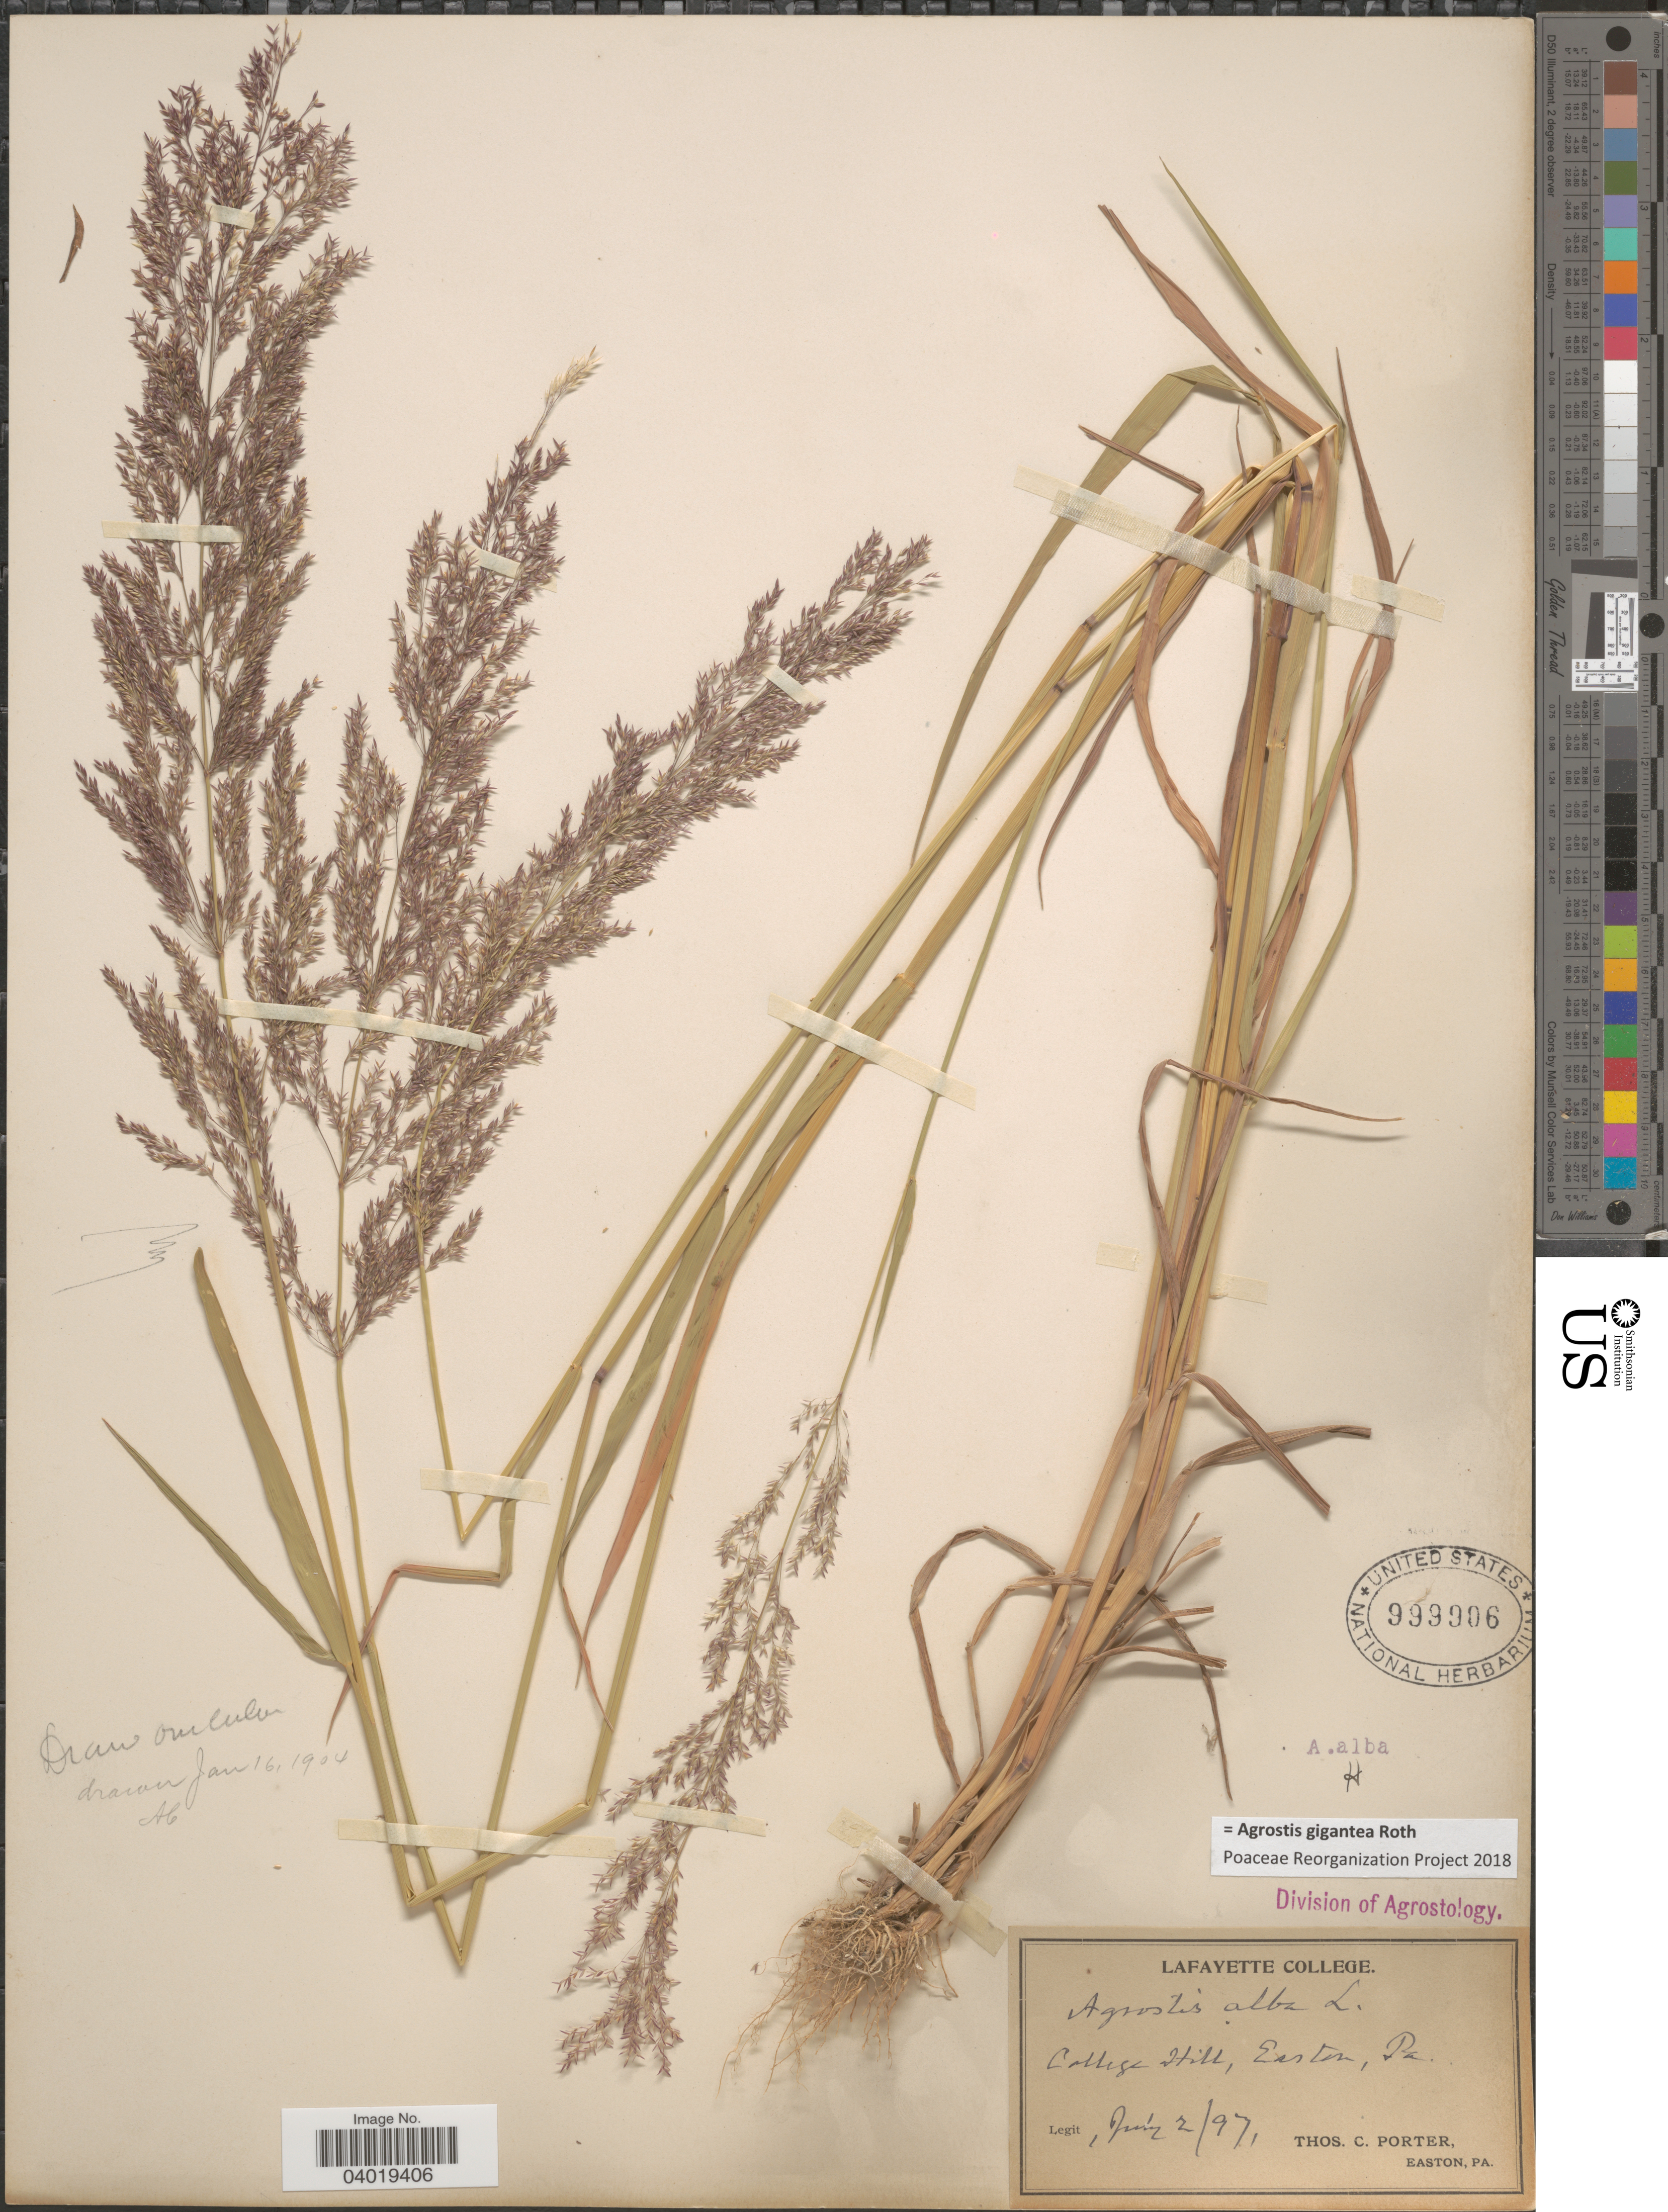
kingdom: Plantae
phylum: Tracheophyta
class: Liliopsida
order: Poales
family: Poaceae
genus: Agrostis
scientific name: Agrostis gigantea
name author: Roth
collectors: T. Porter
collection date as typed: Transcribed d/m/y: 2/6/97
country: United States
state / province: Pennsylvania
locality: College Hill, Easton.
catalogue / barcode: US 999906